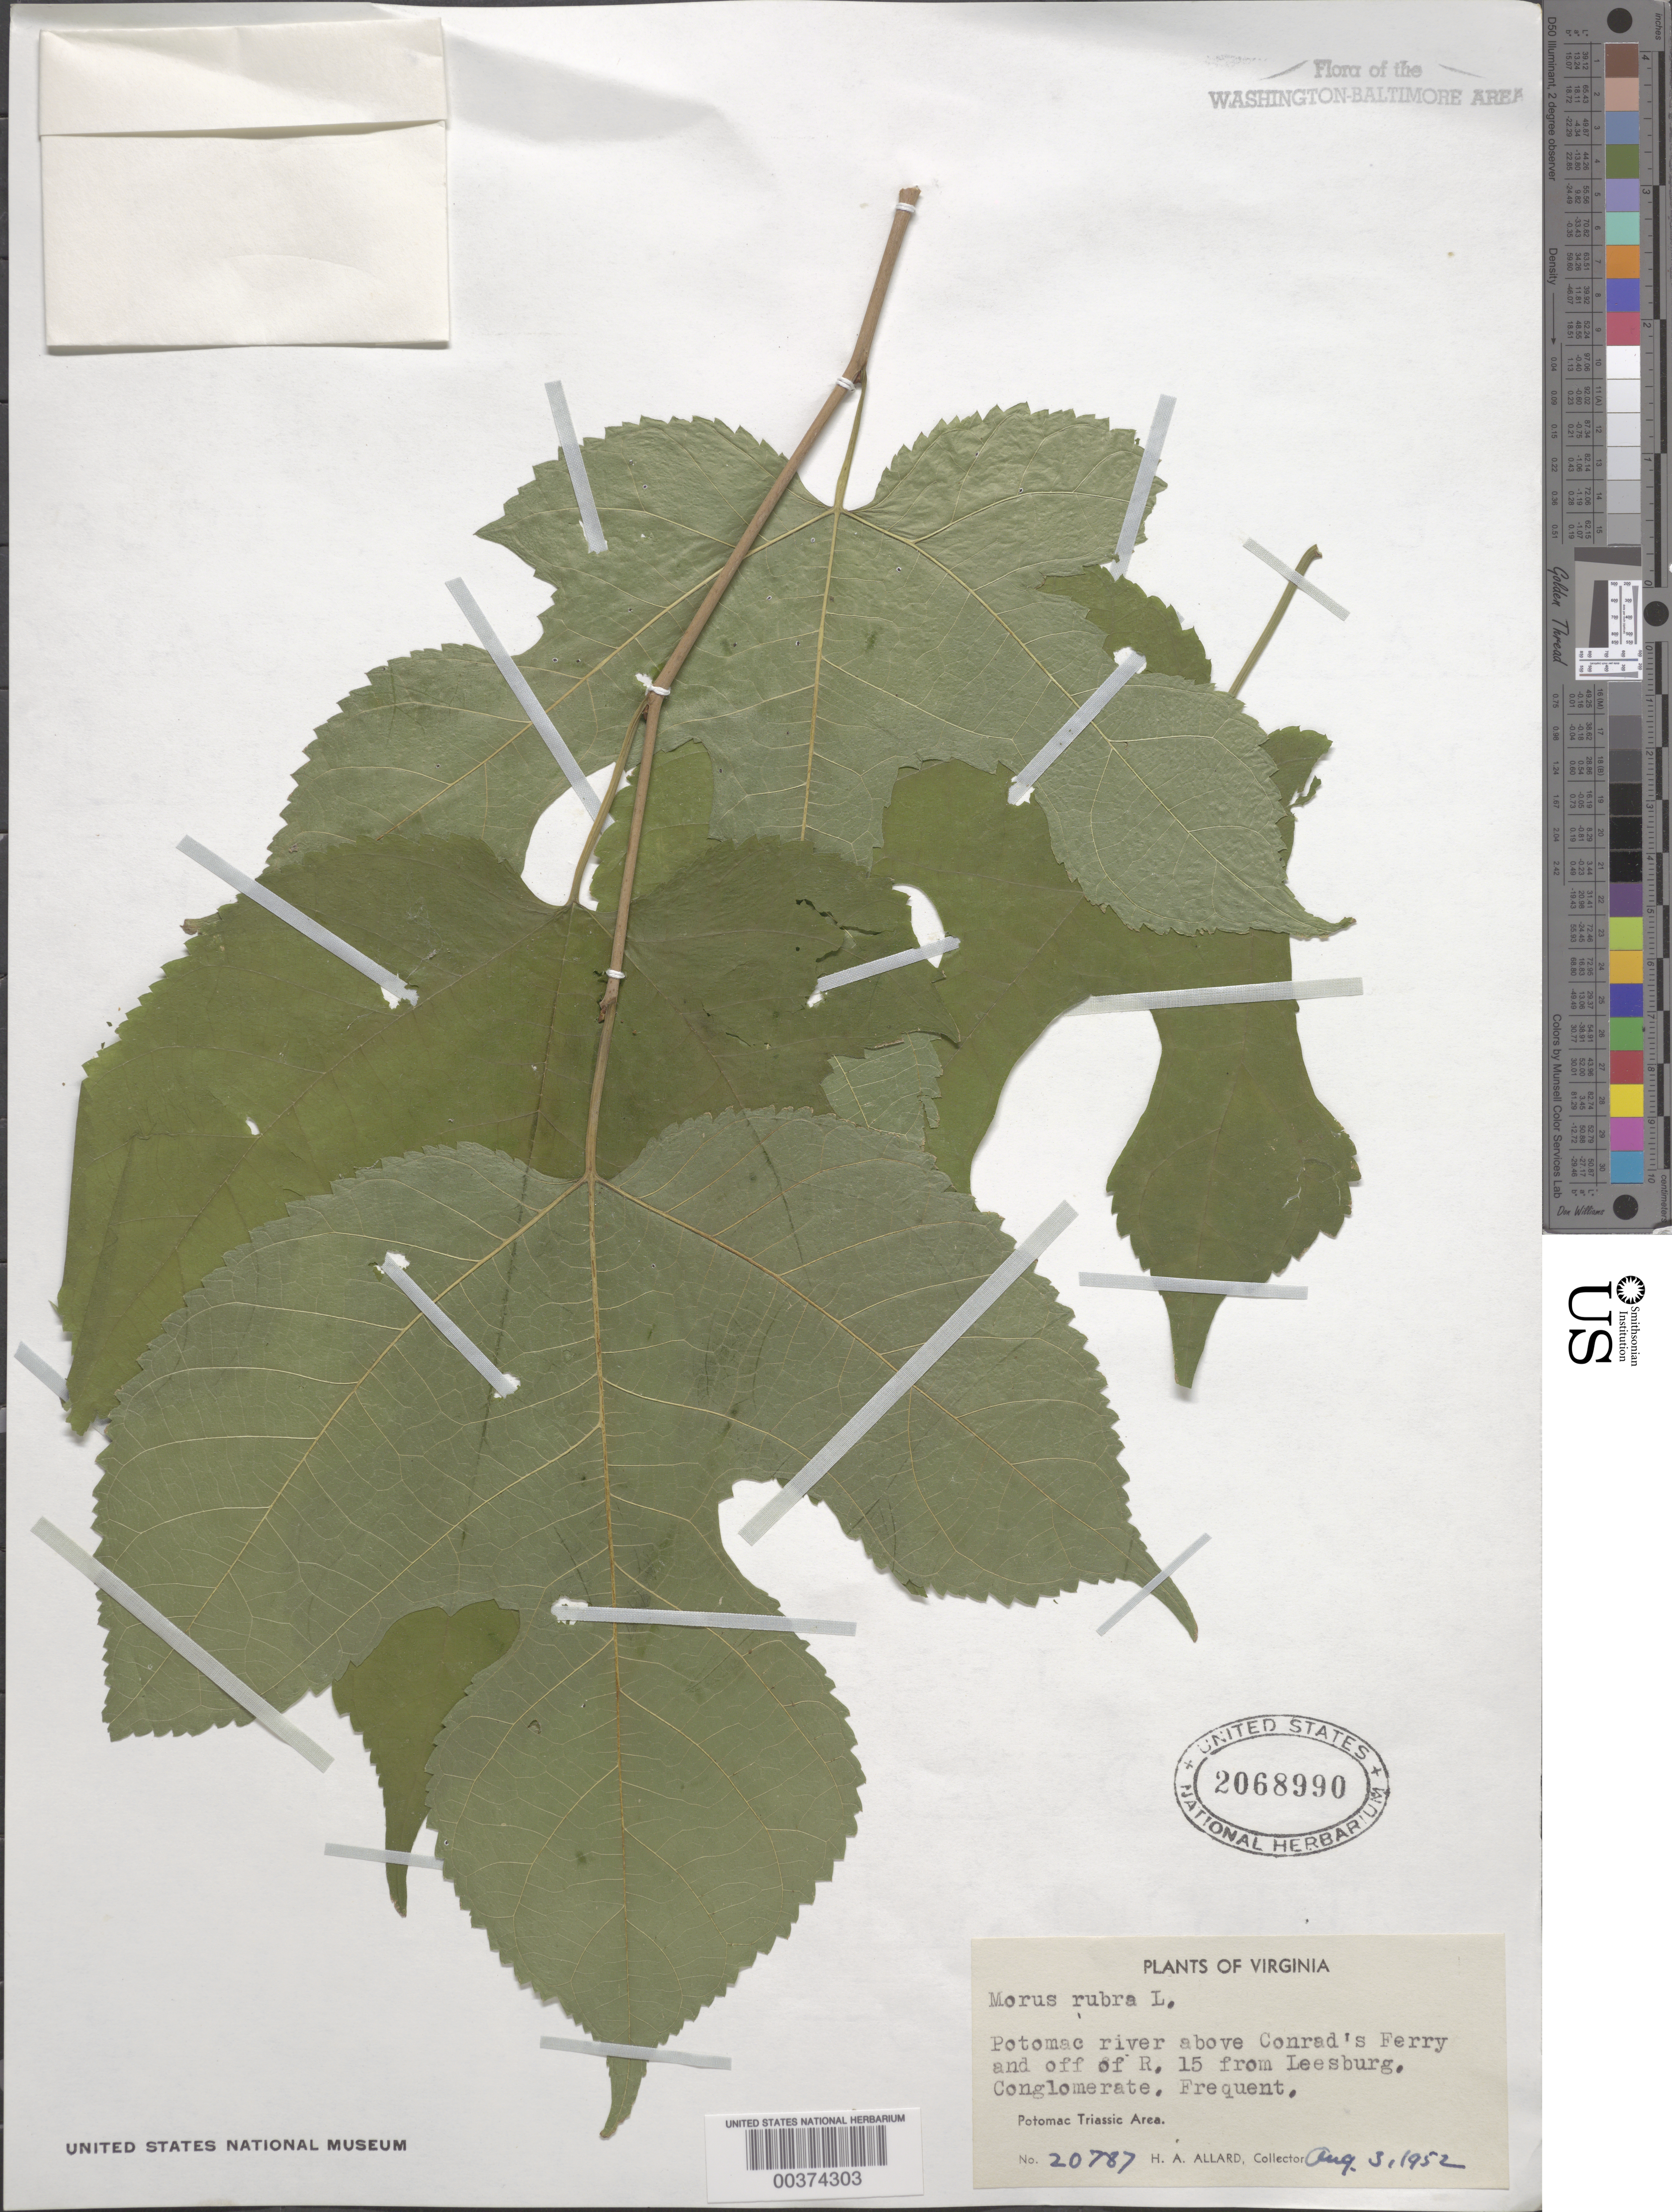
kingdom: Plantae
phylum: Tracheophyta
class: Magnoliopsida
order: Rosales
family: Moraceae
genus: Morus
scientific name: Morus rubra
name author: L.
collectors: H. A. Allard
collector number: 20787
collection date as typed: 03 Aug 1952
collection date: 1952-08-03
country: United States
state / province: Virginia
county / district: Loudoun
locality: Potomac River above Conrads Ferry, off Route 15 from Leesburg C. and O. Canal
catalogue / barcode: US 2068990